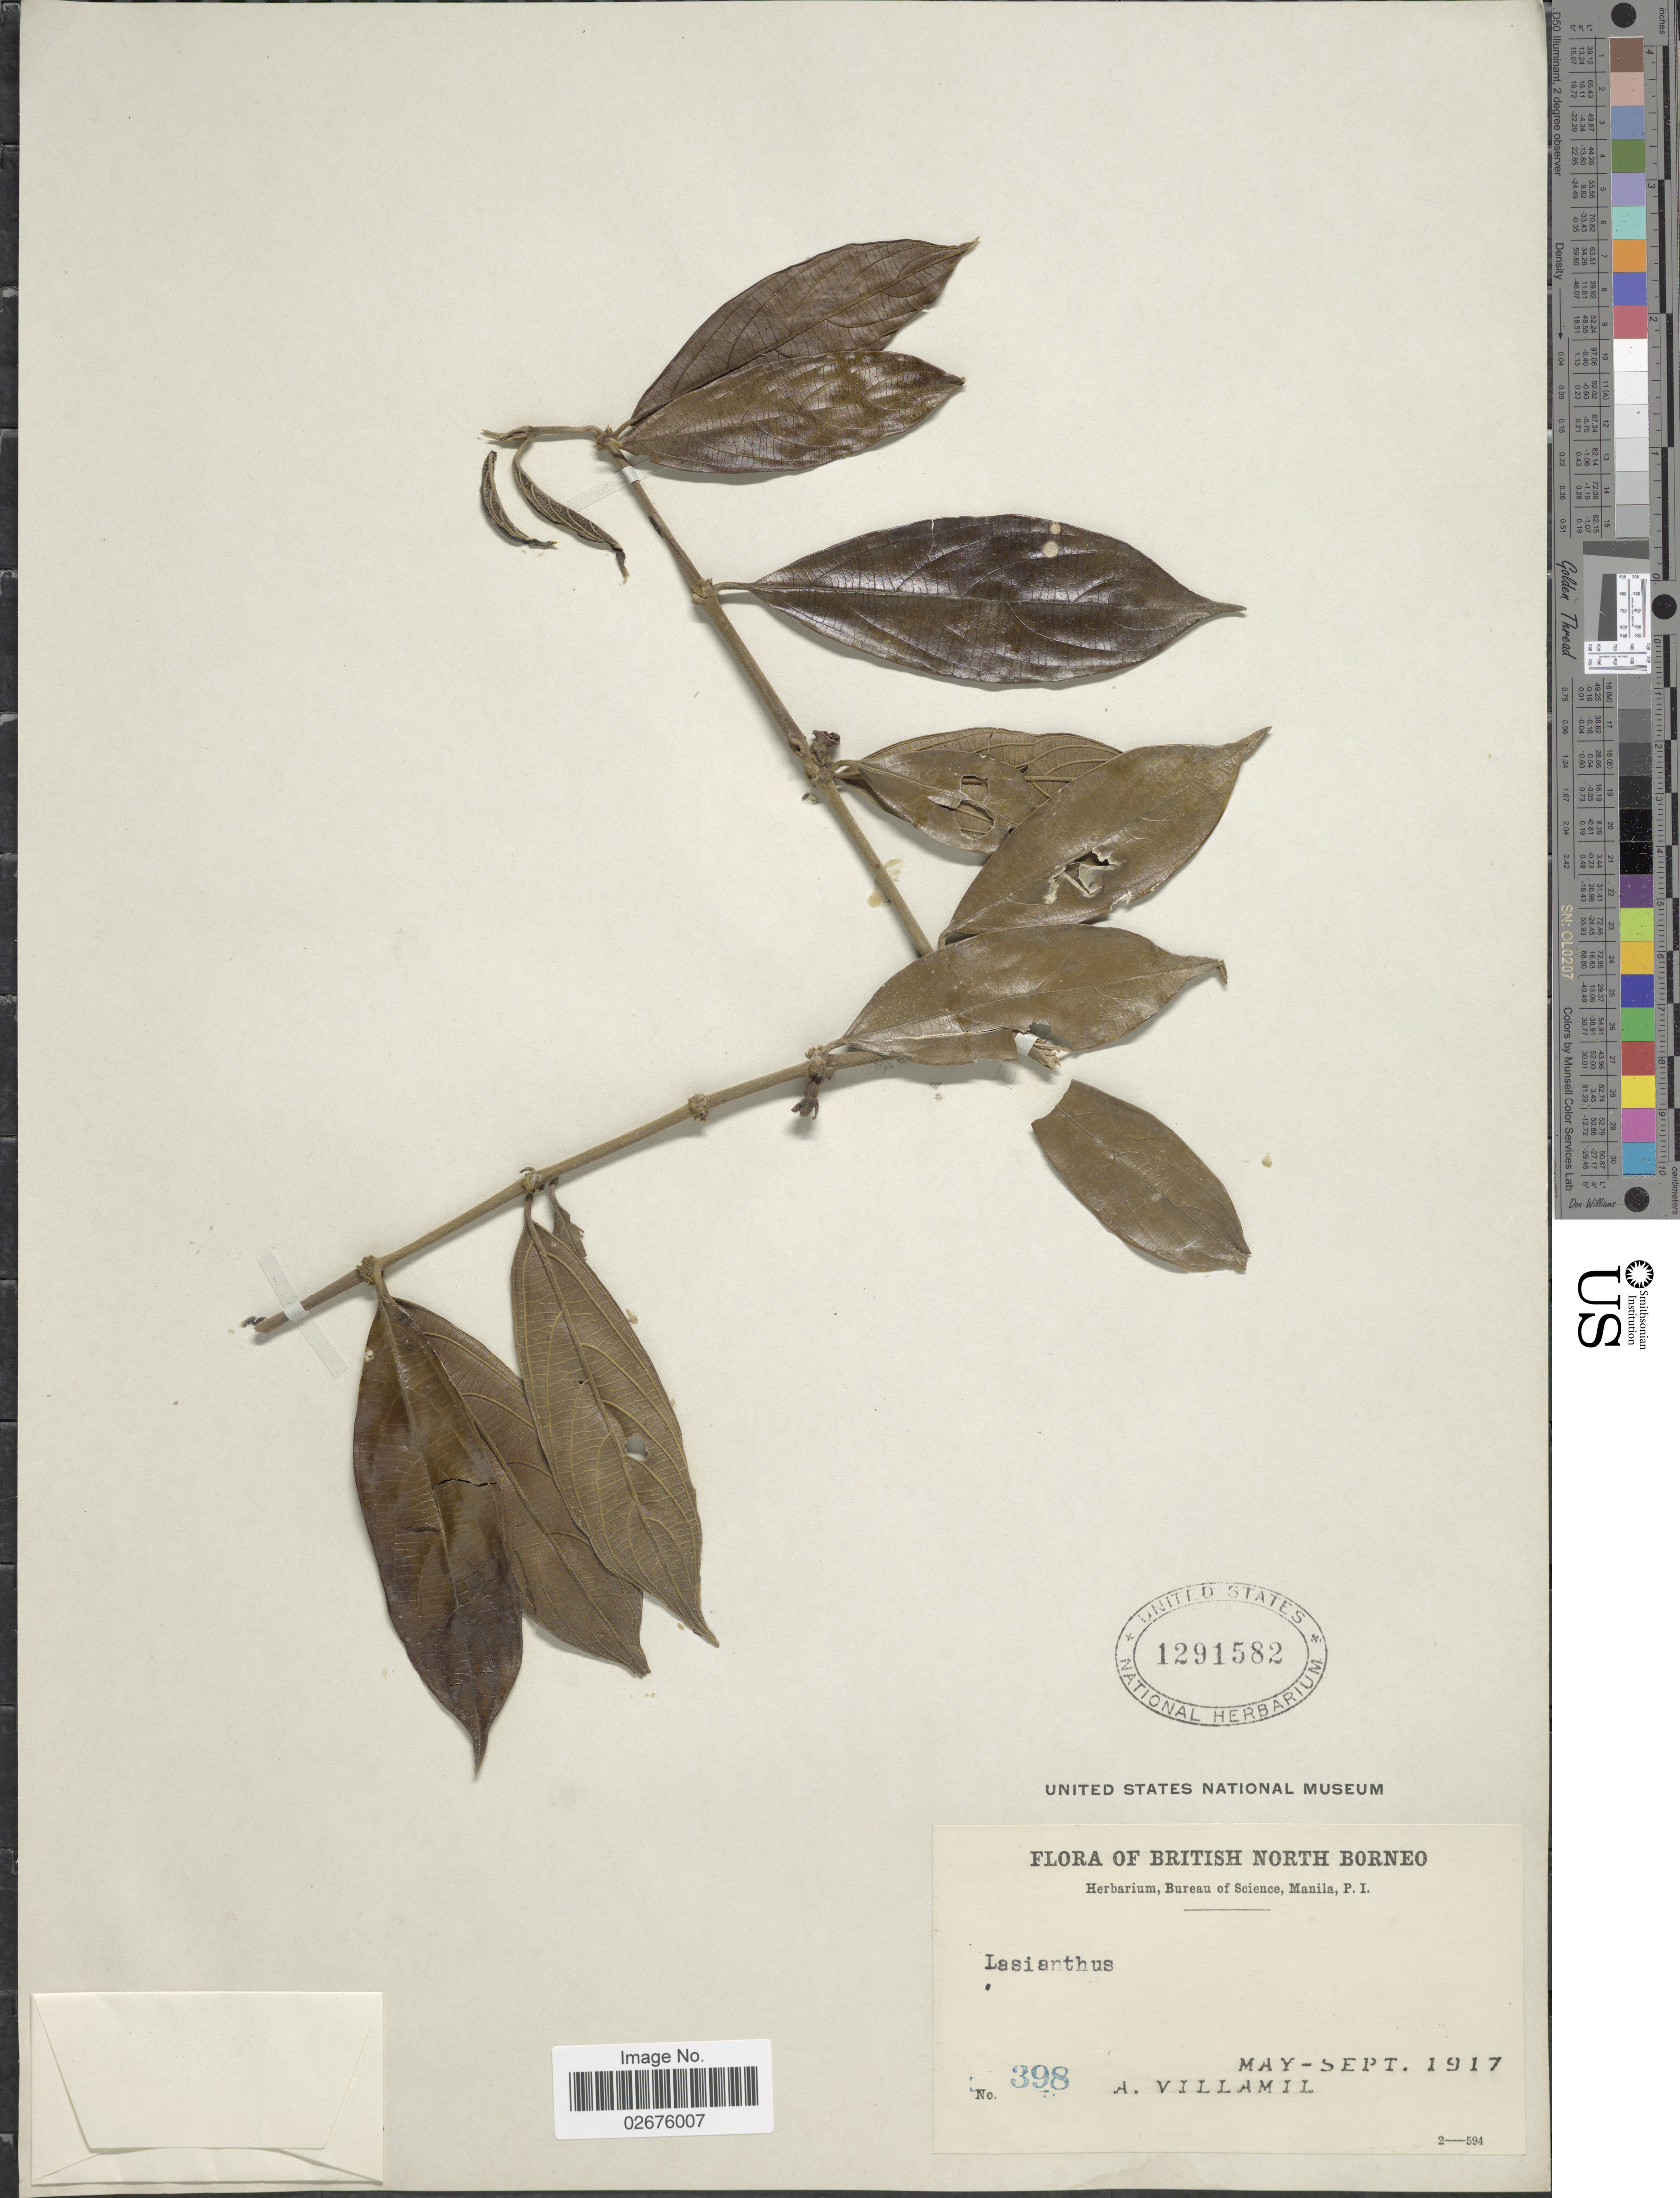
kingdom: Plantae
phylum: Tracheophyta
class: Magnoliopsida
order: Gentianales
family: Rubiaceae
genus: Lasianthus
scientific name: Lasianthus sp.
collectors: A. Villamil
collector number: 398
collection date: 1917-05/1917-09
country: Malaysia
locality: British North Borneo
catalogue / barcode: US 1291582